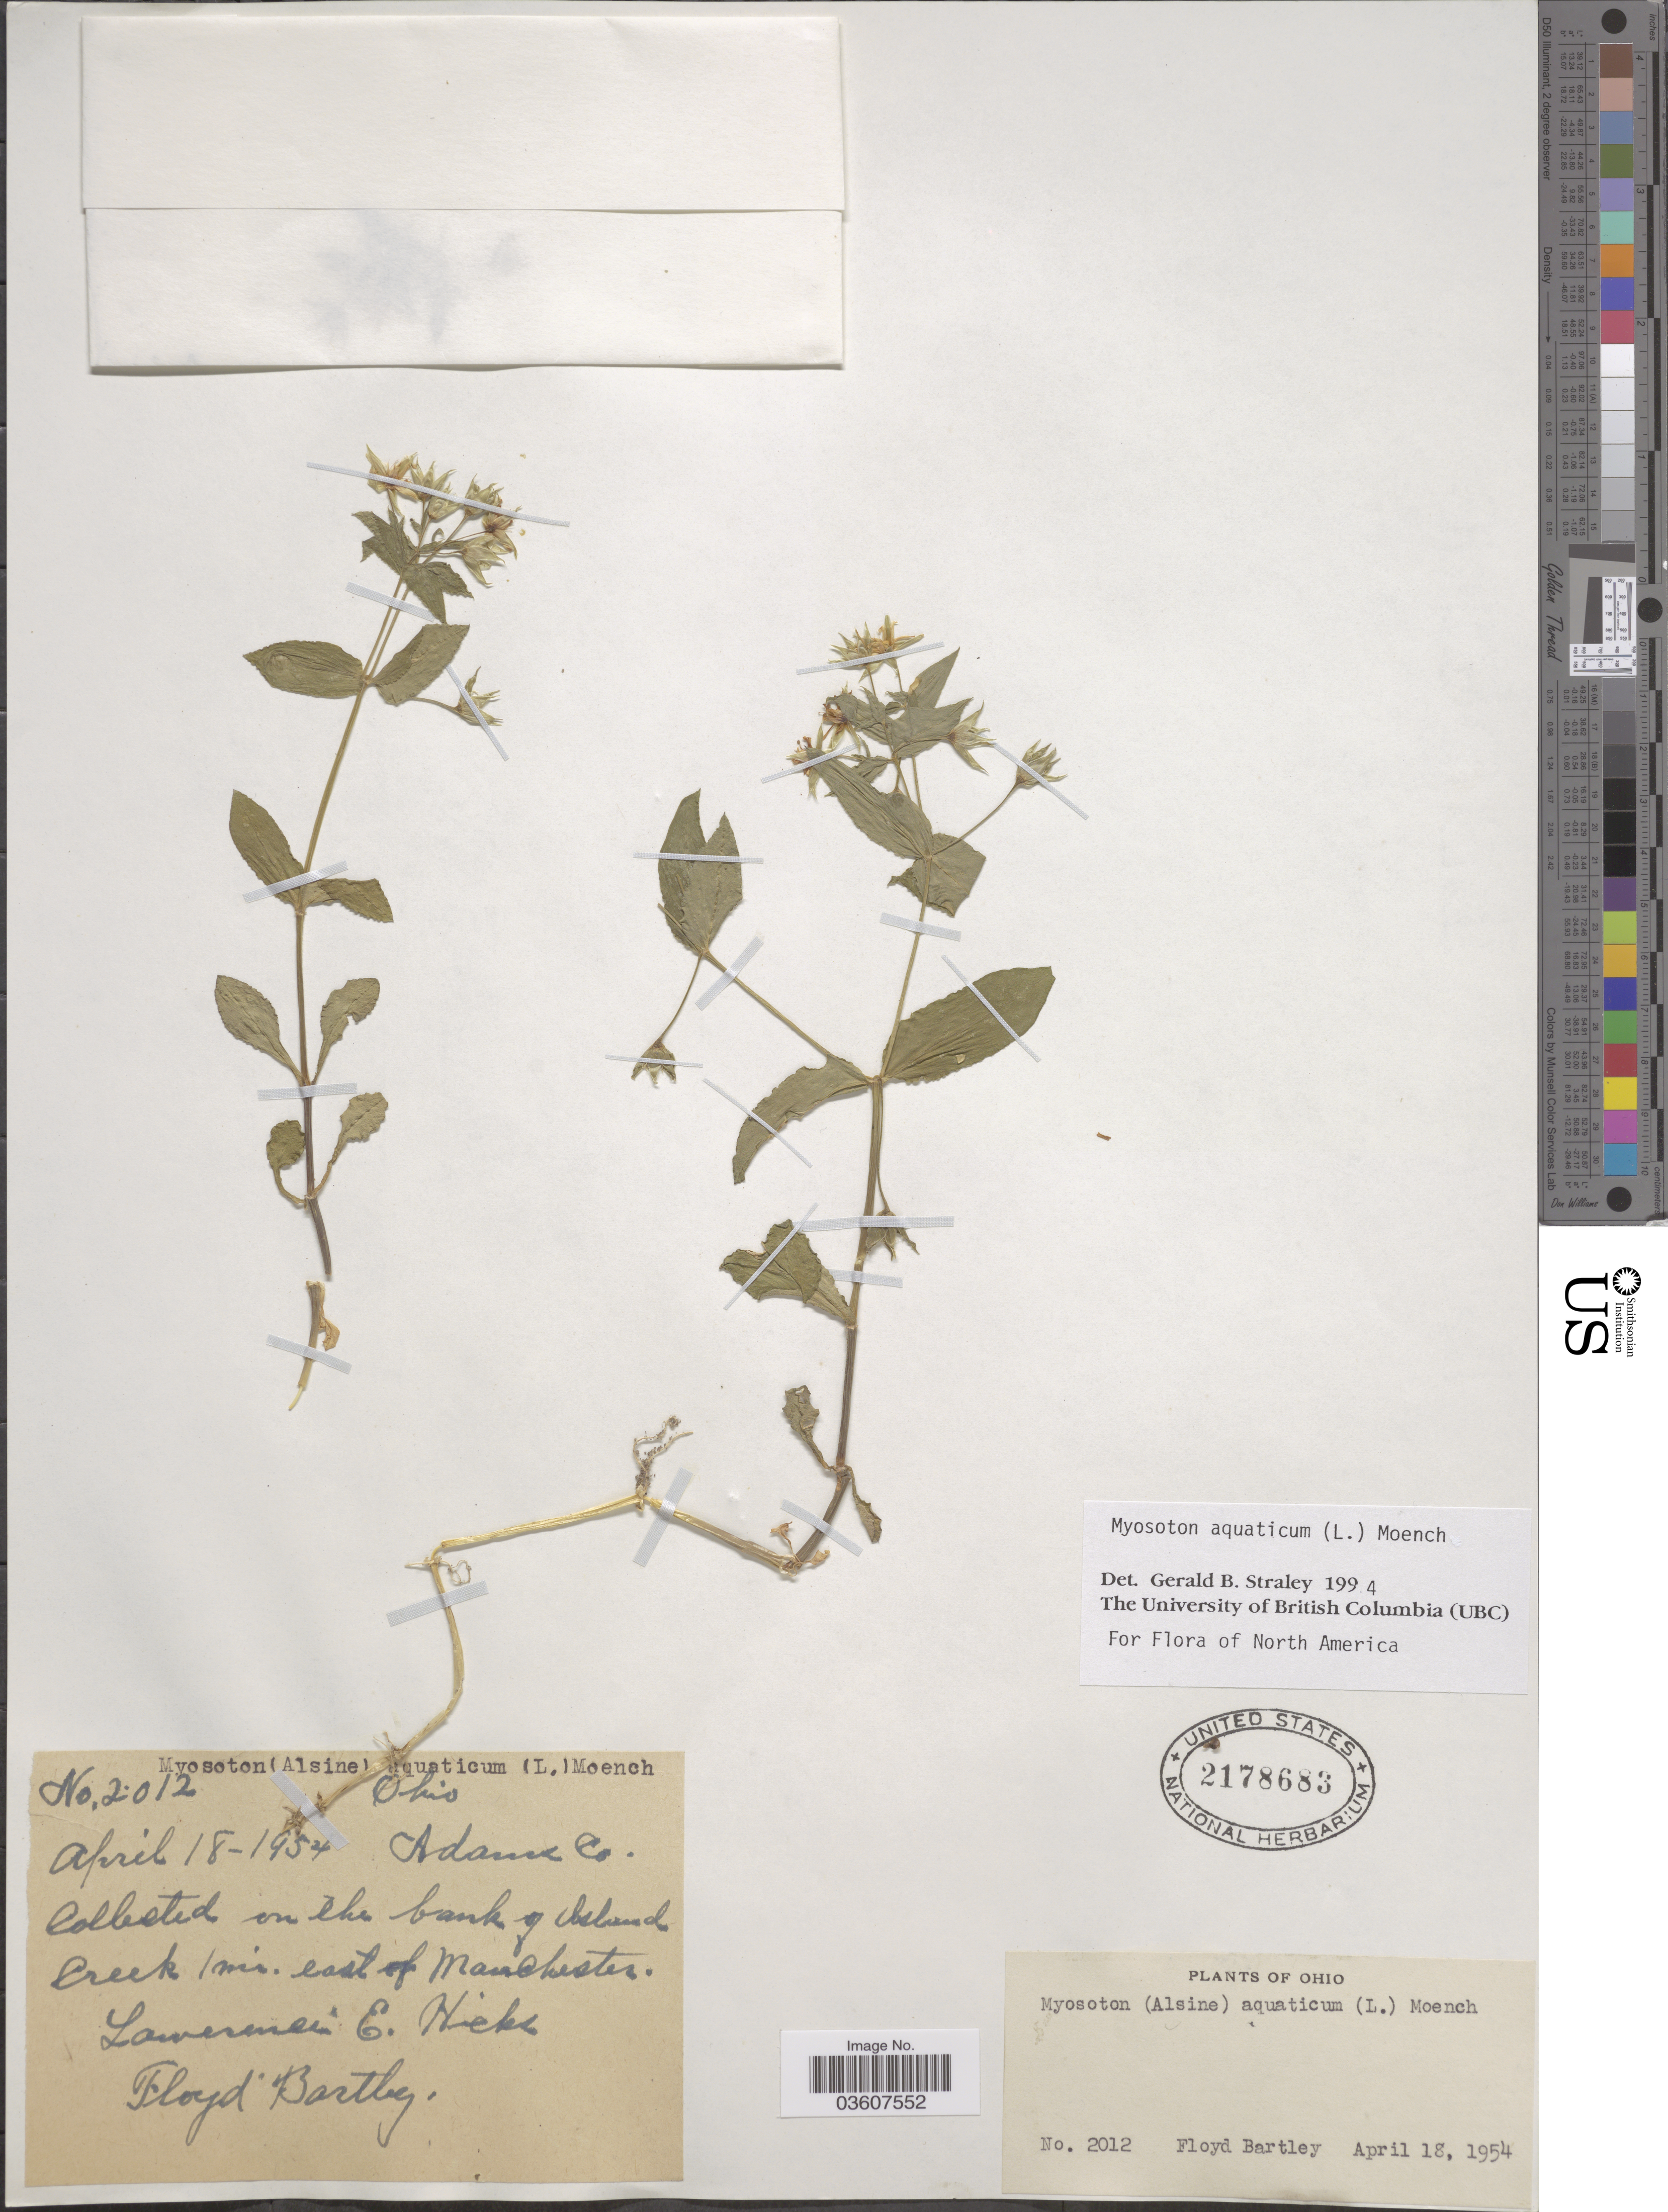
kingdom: Plantae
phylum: Tracheophyta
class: Magnoliopsida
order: Caryophyllales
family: Caryophyllaceae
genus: Stellaria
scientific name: Stellaria aquatica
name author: L.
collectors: L. E. Hicks & F. Bartley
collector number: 2012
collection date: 1954-04-18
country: United States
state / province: Ohio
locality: Adams Co. On the bank of Island Creek 1 mi. east of Manchester.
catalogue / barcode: US 2178683